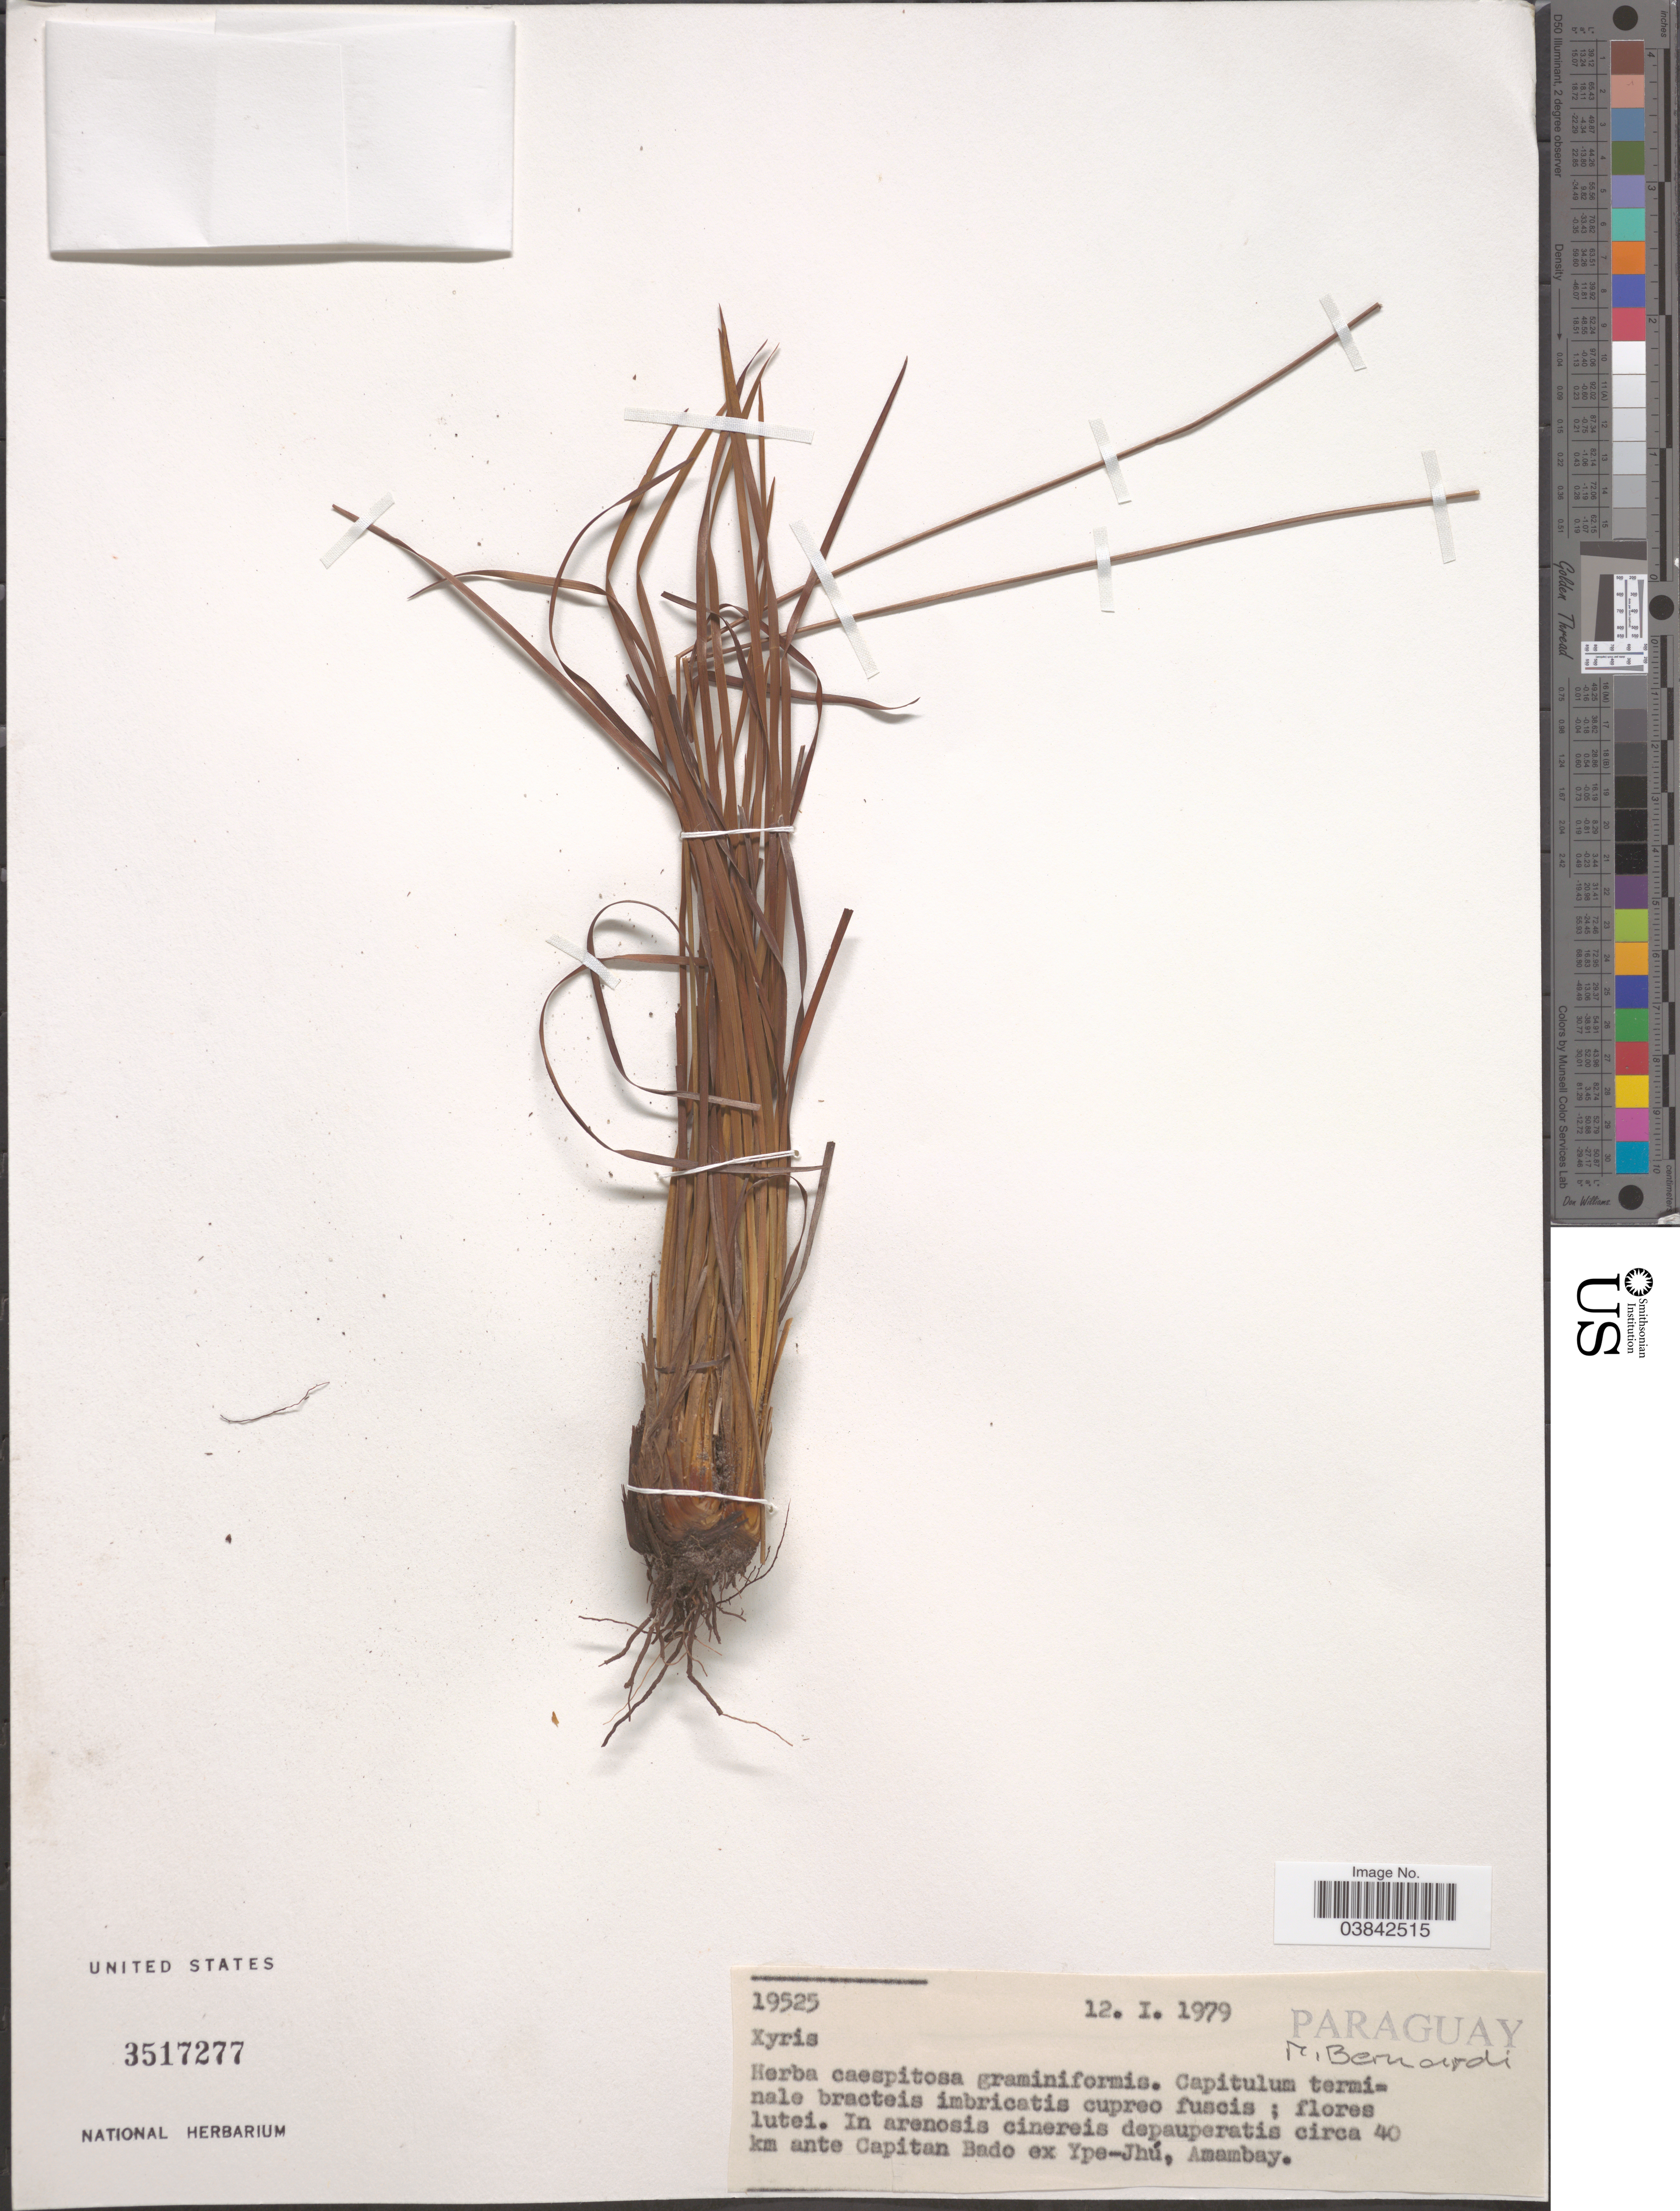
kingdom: Plantae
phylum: Tracheophyta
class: Liliopsida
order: Poales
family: Xyridaceae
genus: Xyris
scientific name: Xyris sp.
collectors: M. Bernardi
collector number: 19525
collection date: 1979-01-12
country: Paraguay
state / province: Amambay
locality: Circa 40 km ante Capitan Bado ex Ype-Jhú.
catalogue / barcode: US 3517277